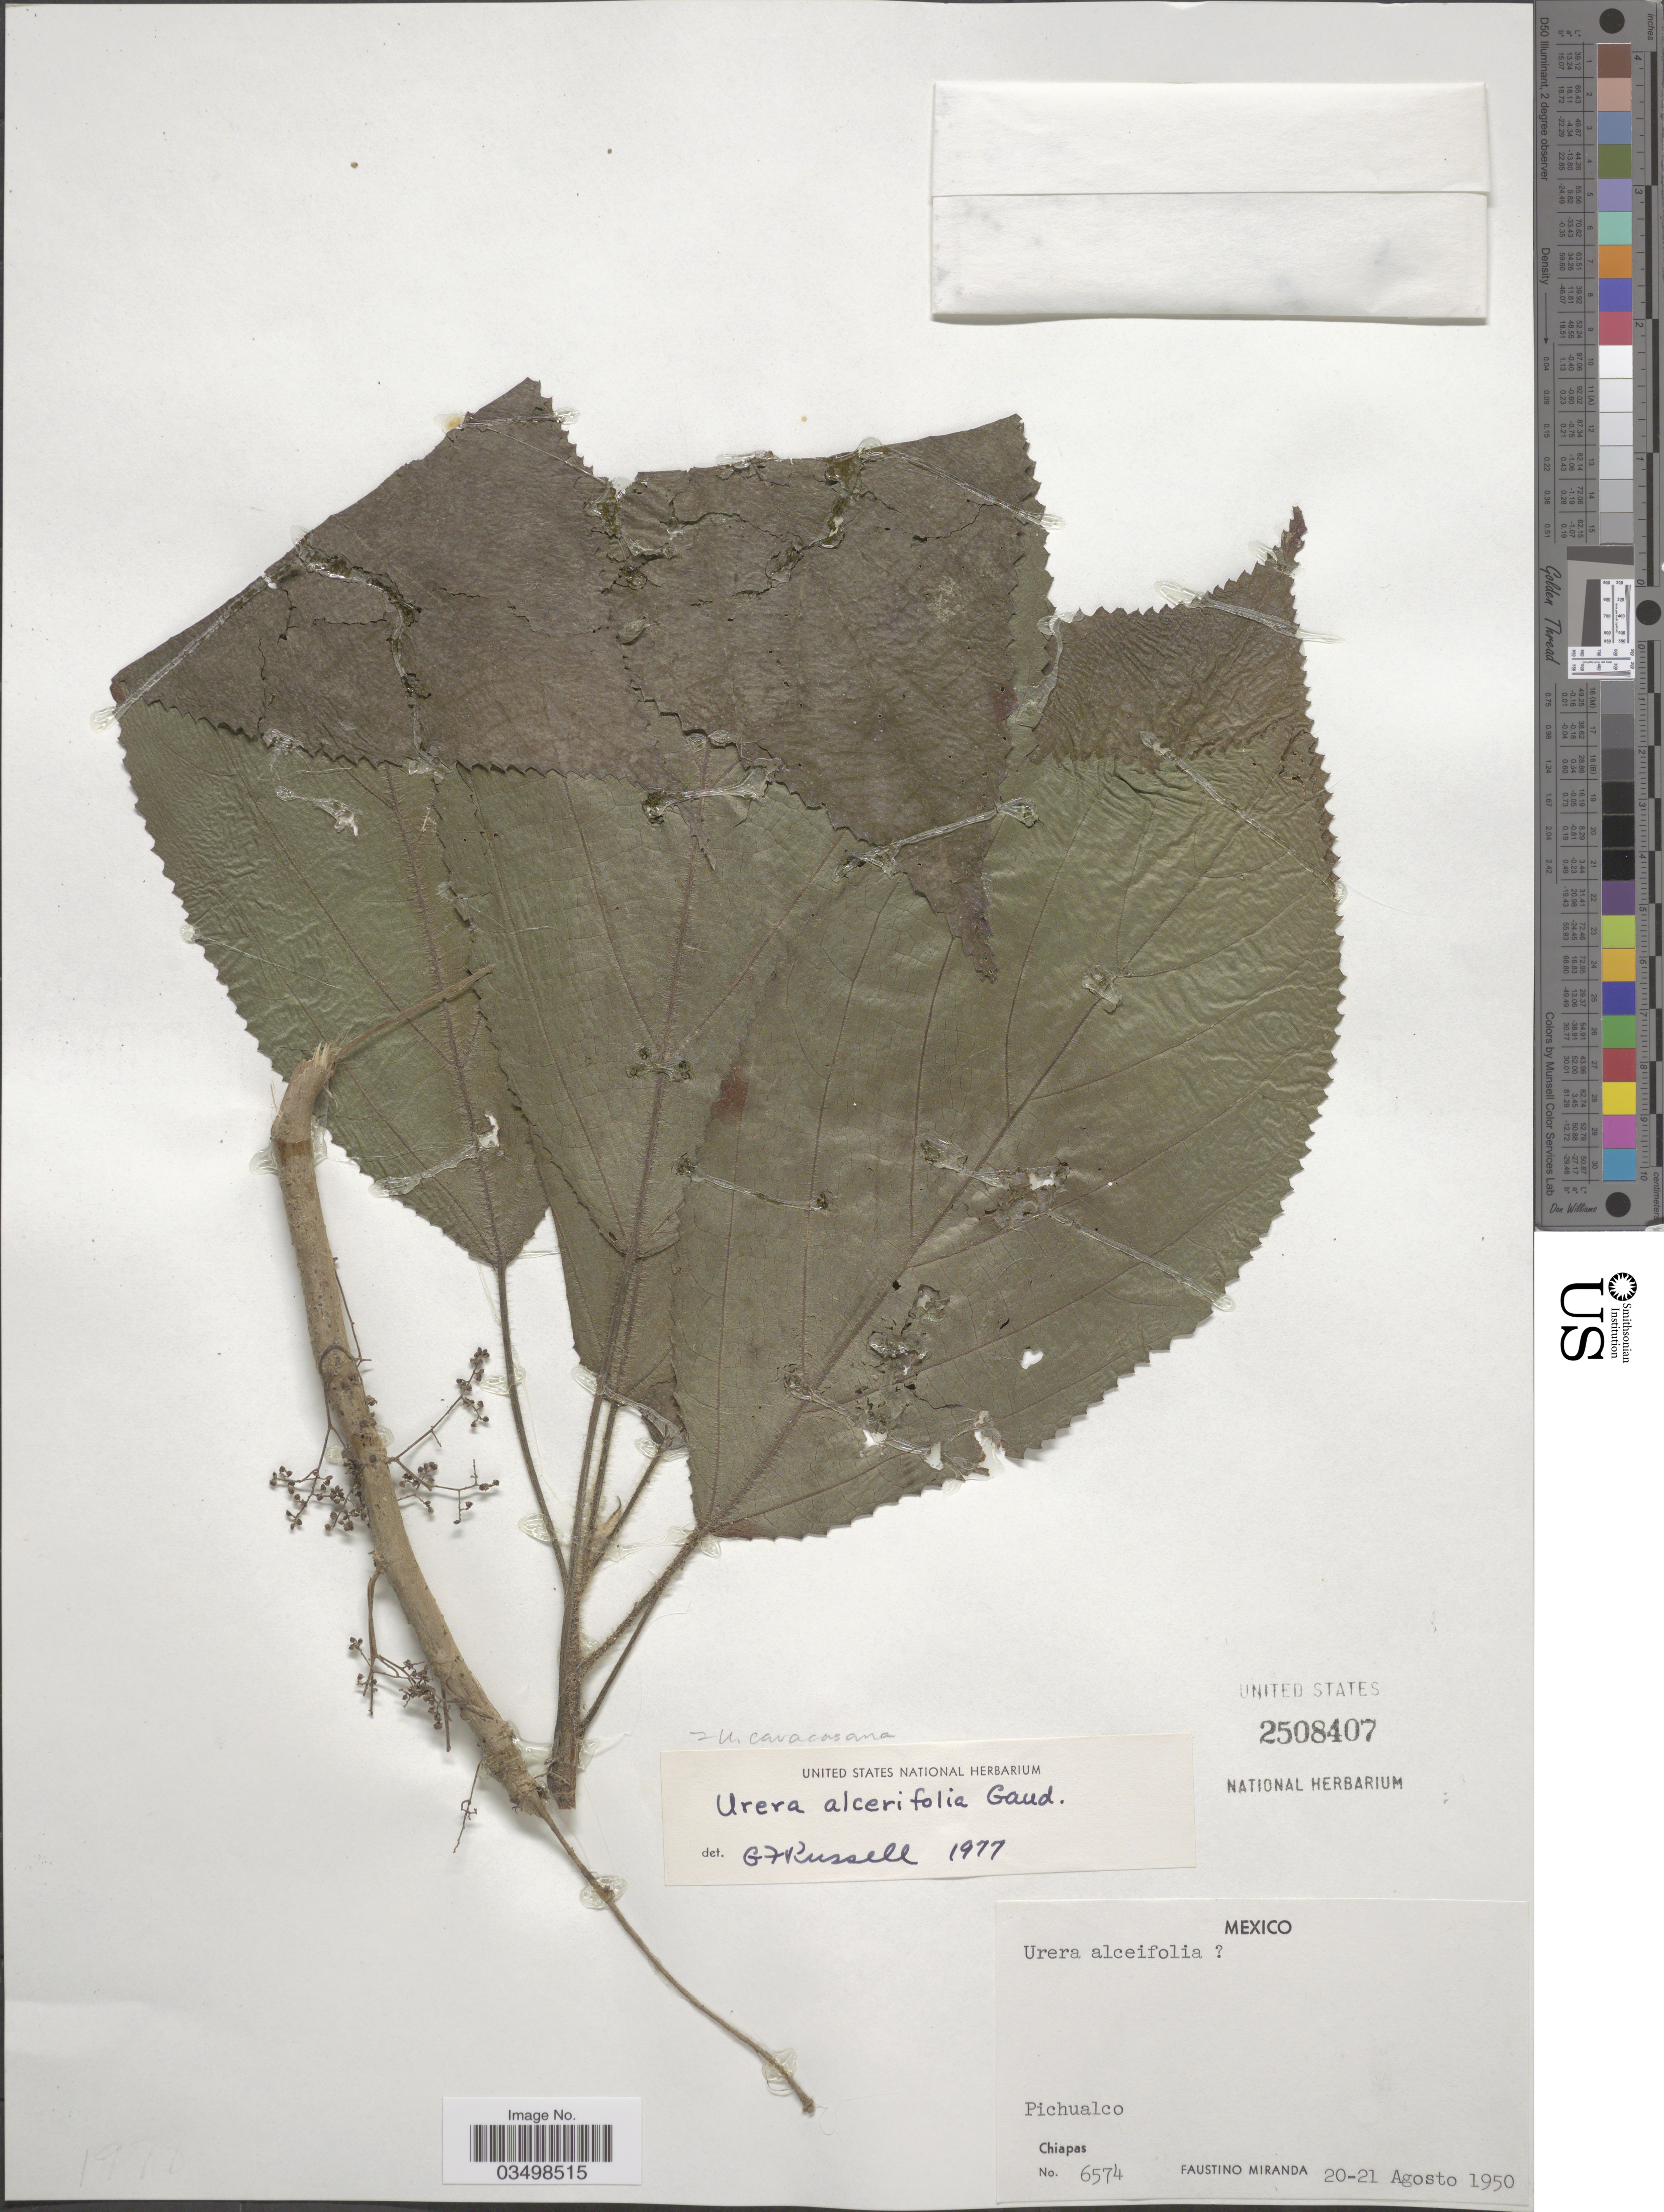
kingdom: Plantae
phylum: Tracheophyta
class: Magnoliopsida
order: Rosales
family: Urticaceae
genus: Urera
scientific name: Urera caracasana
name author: (Jacq.) Gaudich. ex Griseb.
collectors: F. Miranda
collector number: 6574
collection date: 1950-08-20/1950-08-21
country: Mexico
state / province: Chiapas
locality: Pichualco.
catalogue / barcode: US 2508407